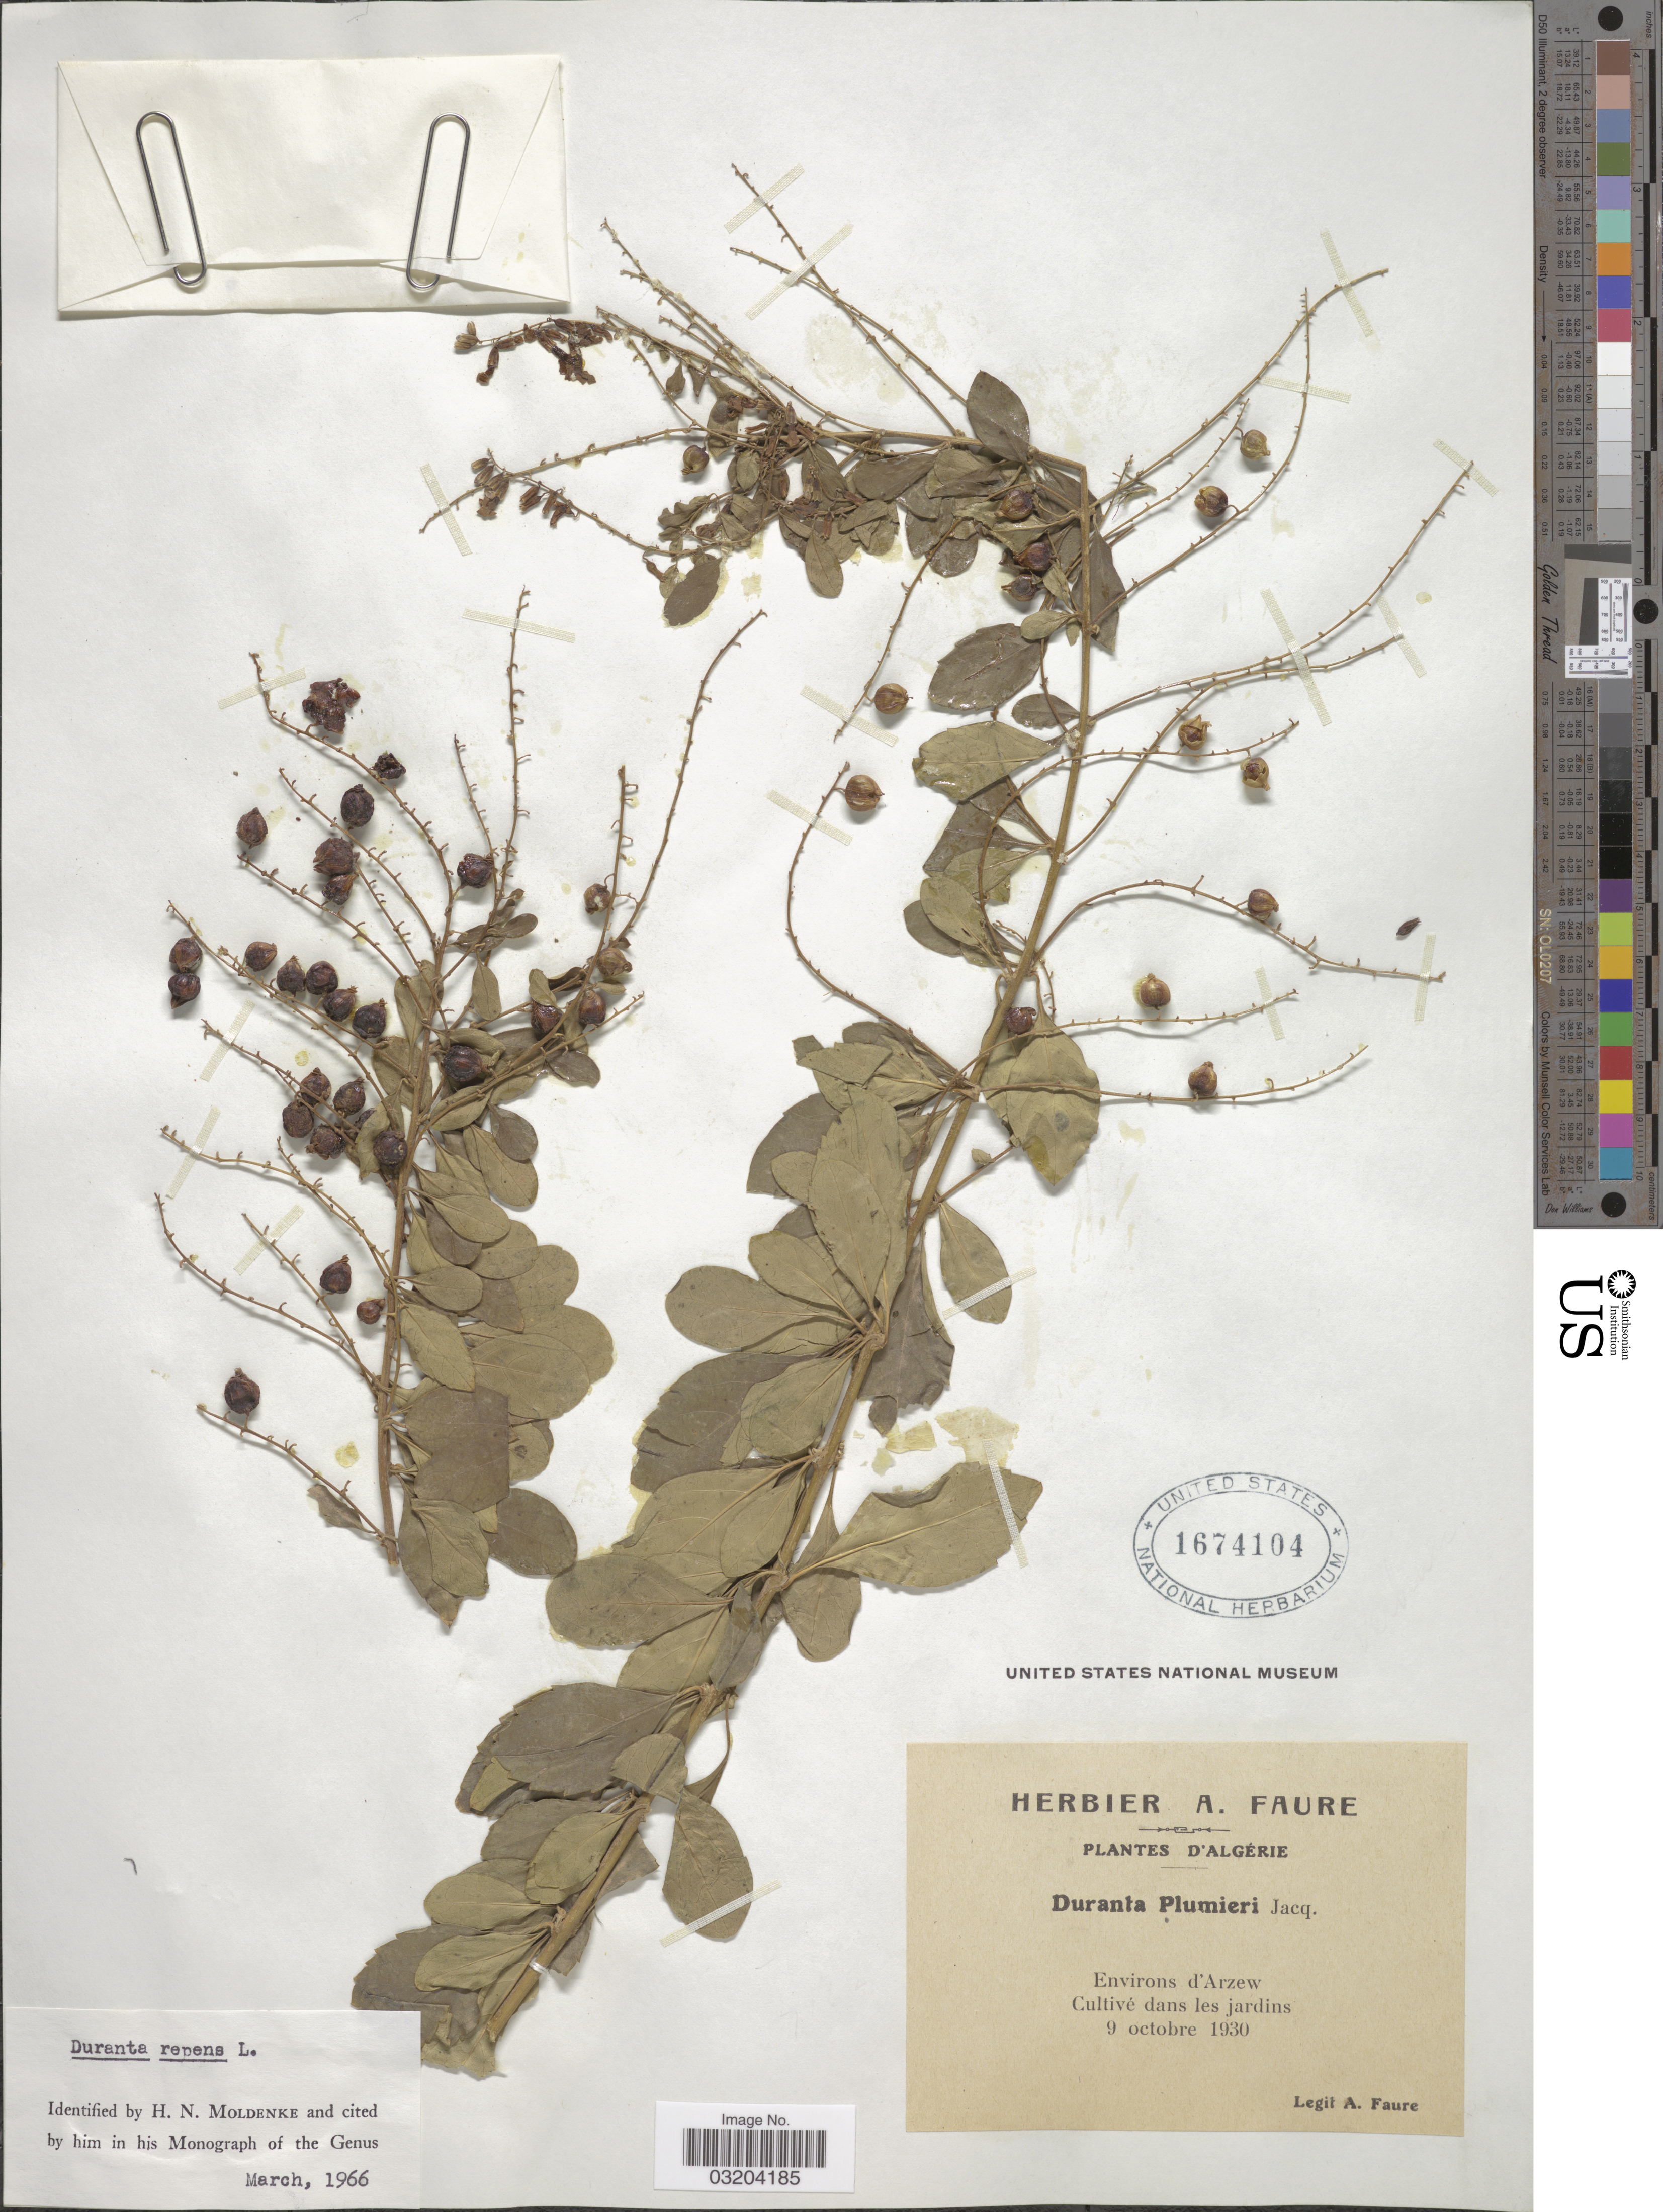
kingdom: Plantae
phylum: Tracheophyta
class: Magnoliopsida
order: Lamiales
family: Verbenaceae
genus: Duranta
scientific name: Duranta erecta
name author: L.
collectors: A. Faure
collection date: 1930-10-09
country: Algeria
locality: Environs d'Arzew.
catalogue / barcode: US 1674104